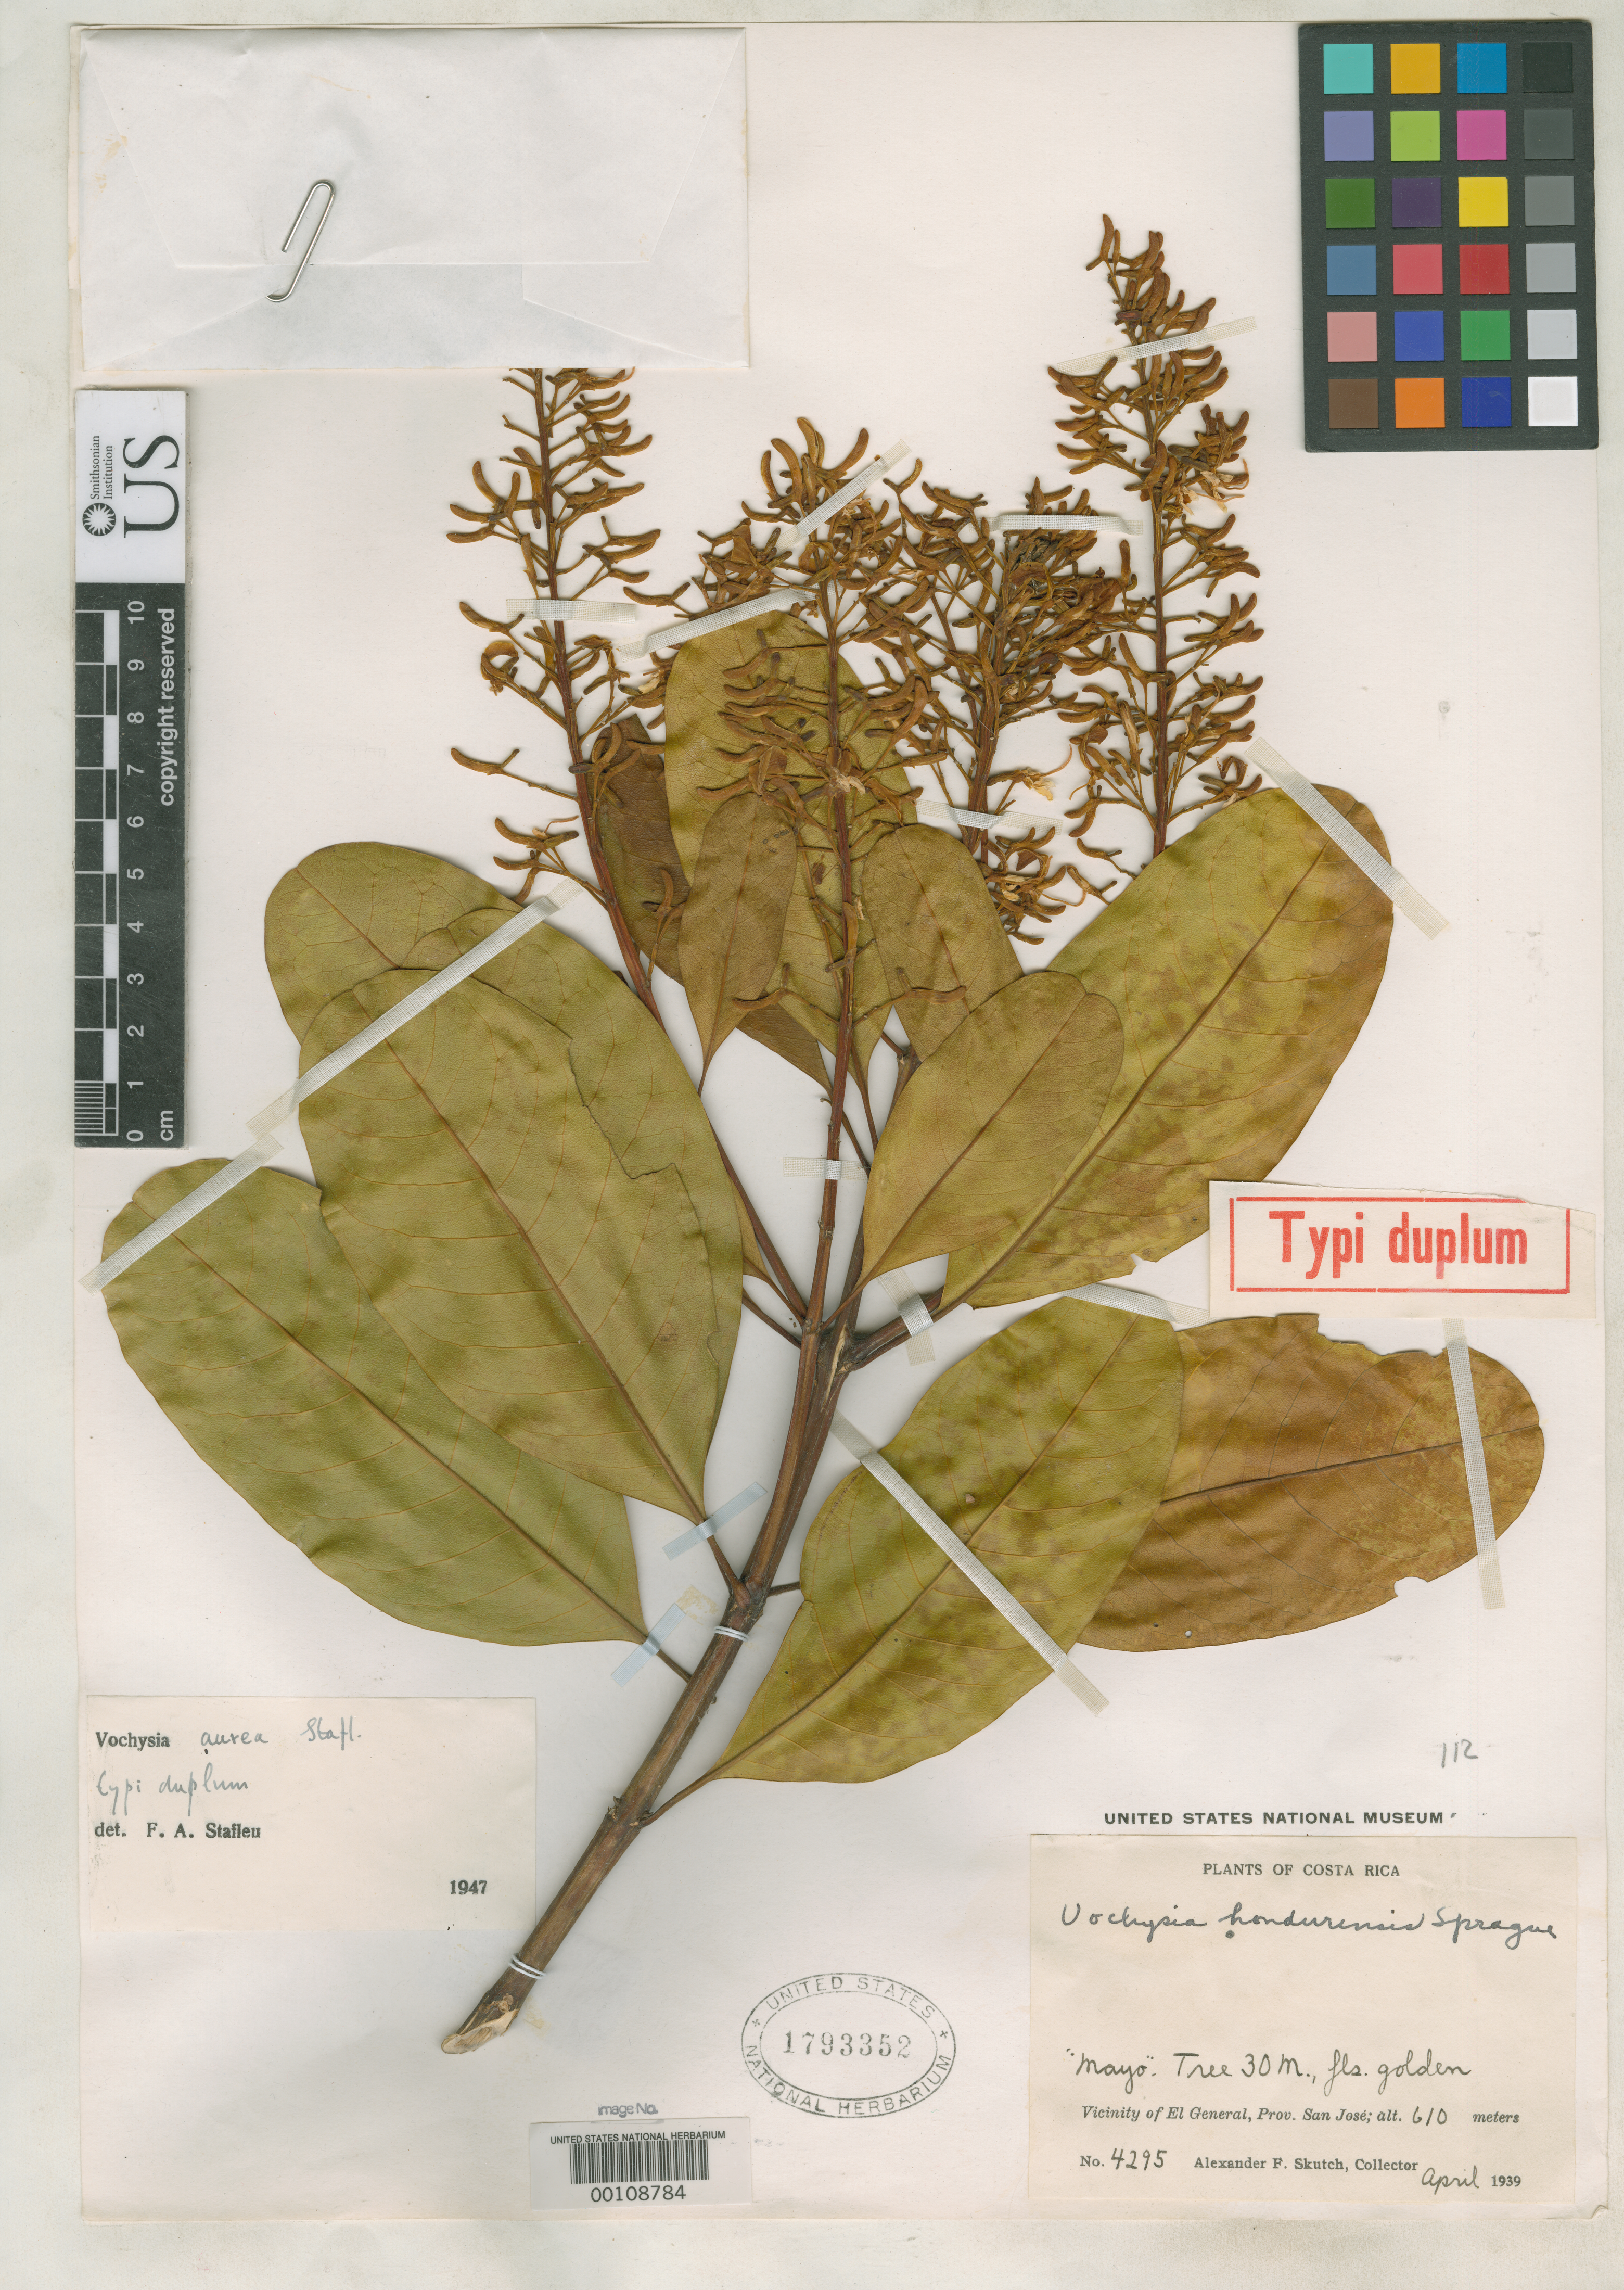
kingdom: Plantae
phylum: Tracheophyta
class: Magnoliopsida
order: Myrtales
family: Vochysiaceae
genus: Vochysia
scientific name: Vochysia aurea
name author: Stafleu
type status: Isotype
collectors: A. F. Skutch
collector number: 4295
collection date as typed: Apr 1939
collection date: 1939-04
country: Costa Rica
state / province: San José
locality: Vicinity of El General; alt. 610 m.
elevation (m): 610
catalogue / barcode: US 1793352